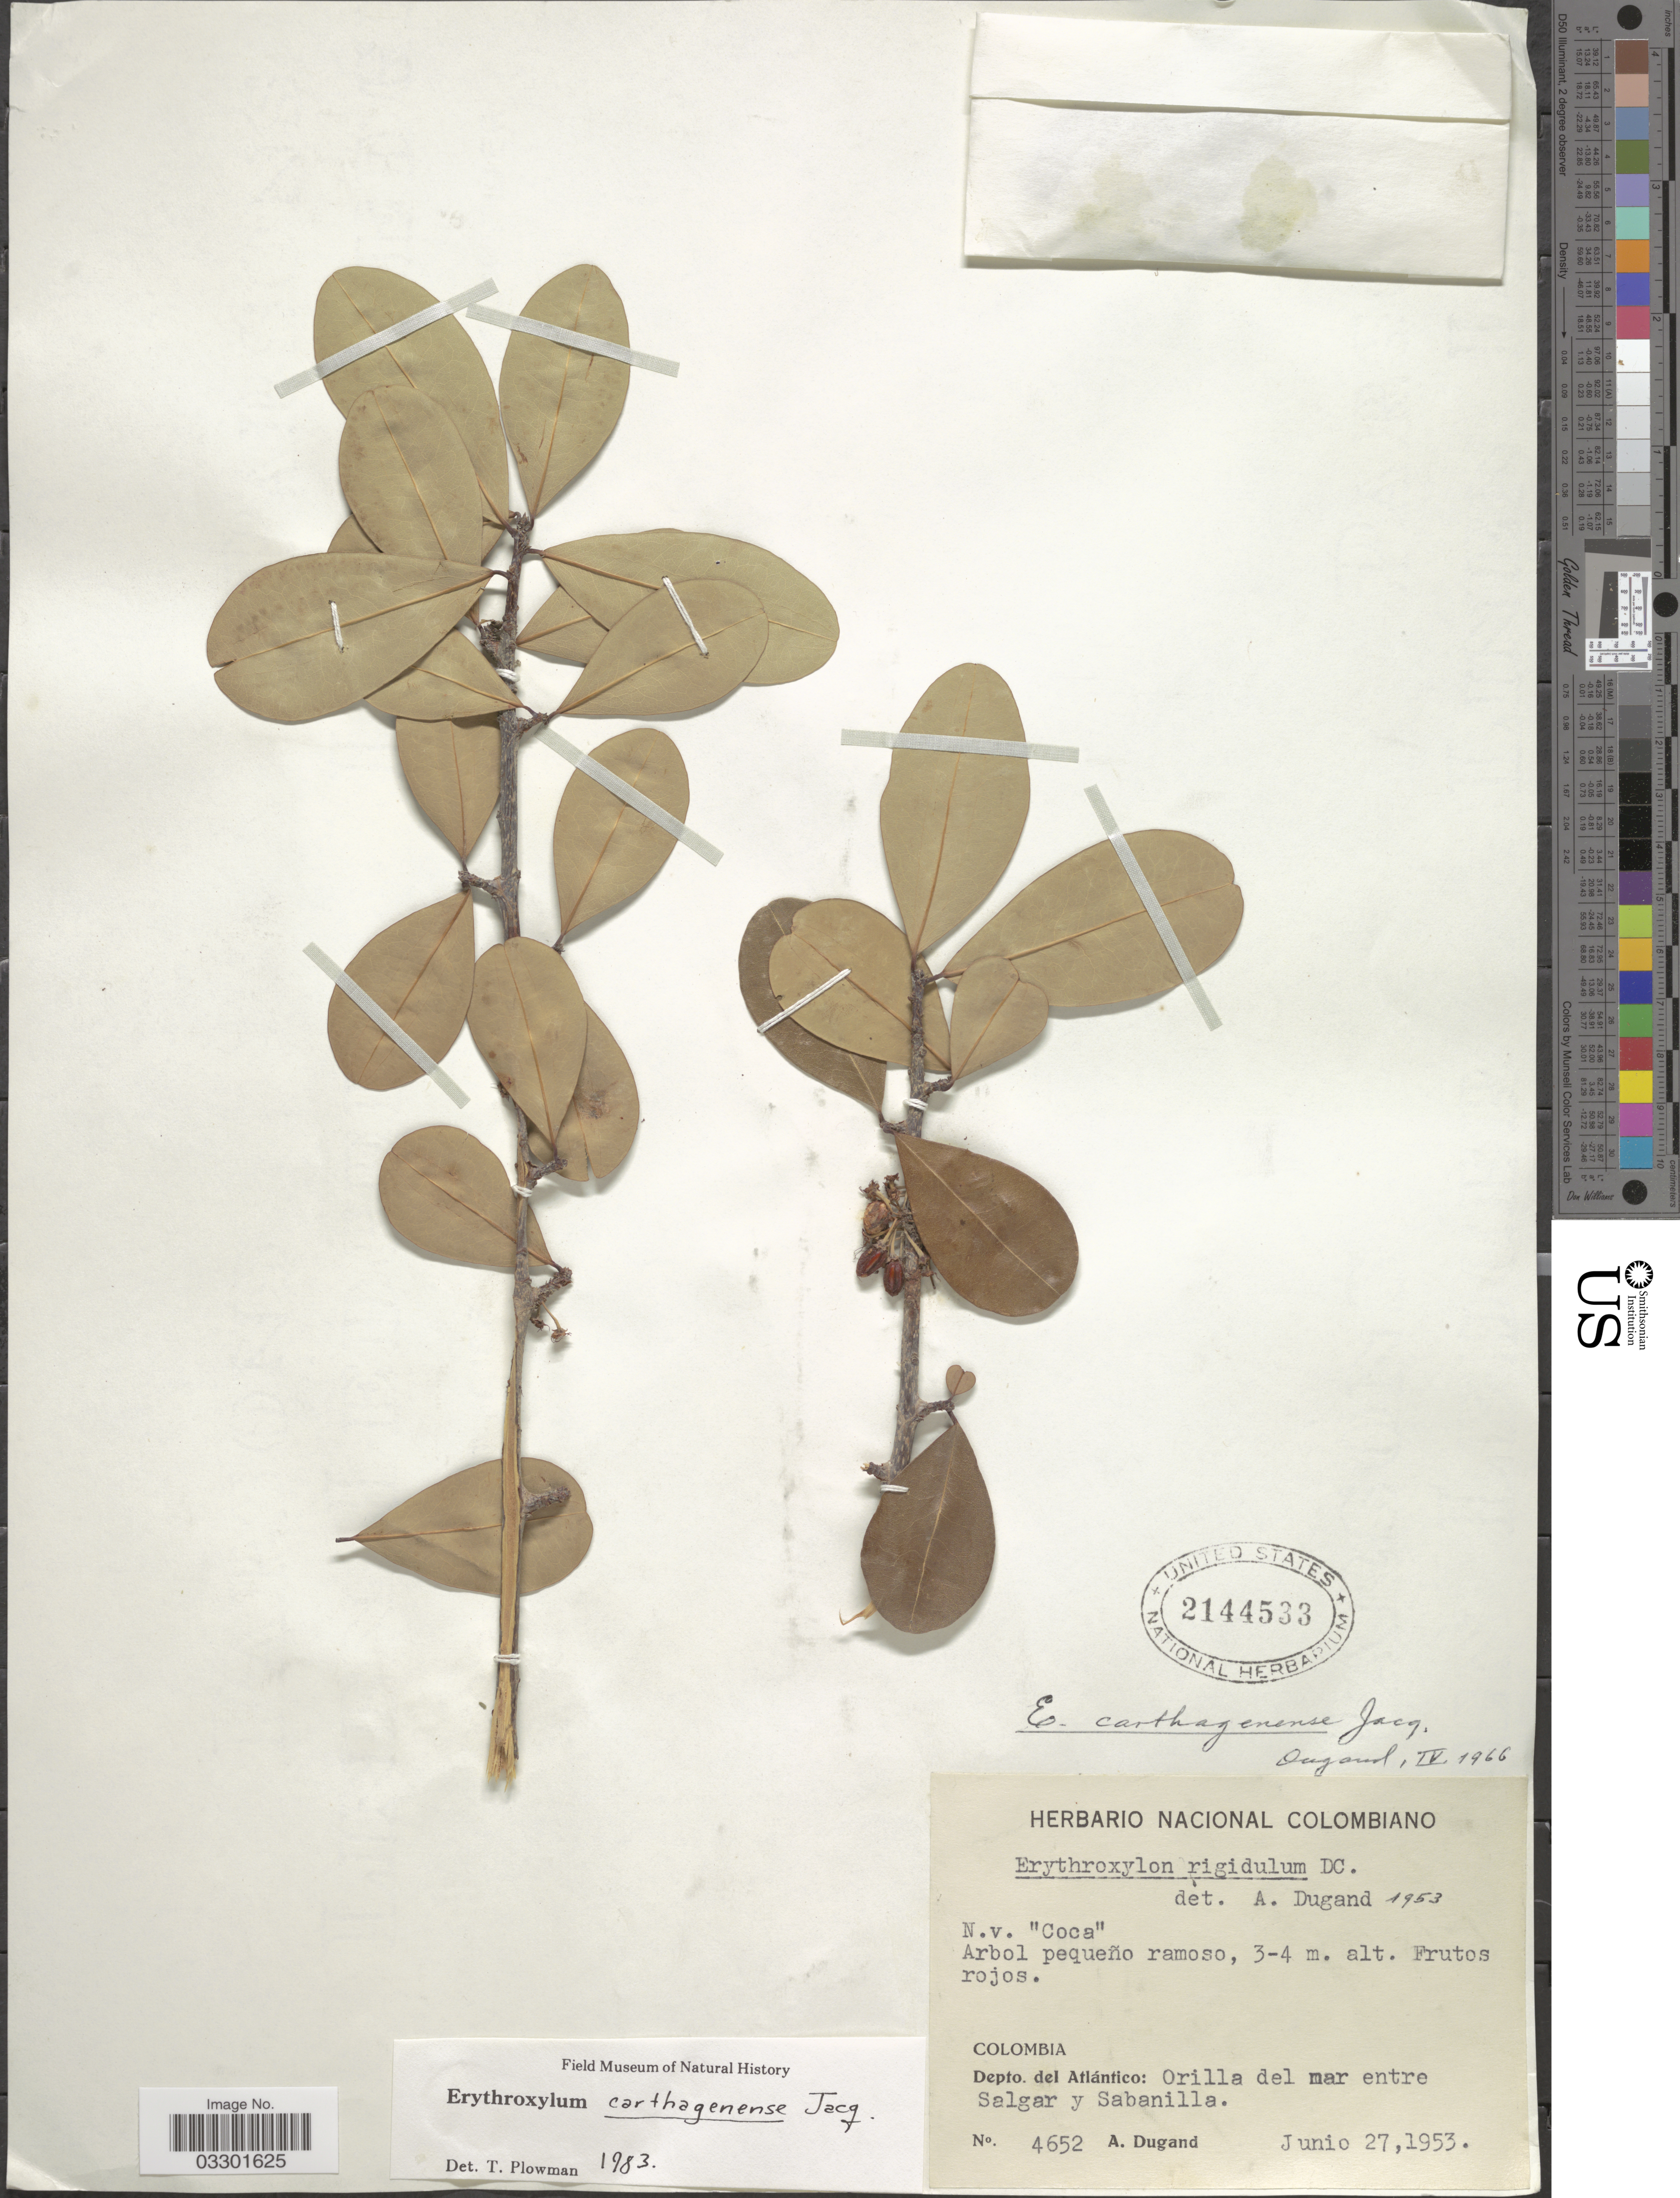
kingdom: Plantae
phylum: Tracheophyta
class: Magnoliopsida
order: Malpighiales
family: Erythroxylaceae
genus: Erythroxylum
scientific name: Erythroxylum carthagenense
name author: Jacq.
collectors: A. Dugand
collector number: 4652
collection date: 1953-06-27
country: Colombia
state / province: Atlántico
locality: Depto. del Atlántico: Orilla del mar entre Salgar y Sabanilla.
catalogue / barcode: US 2144533